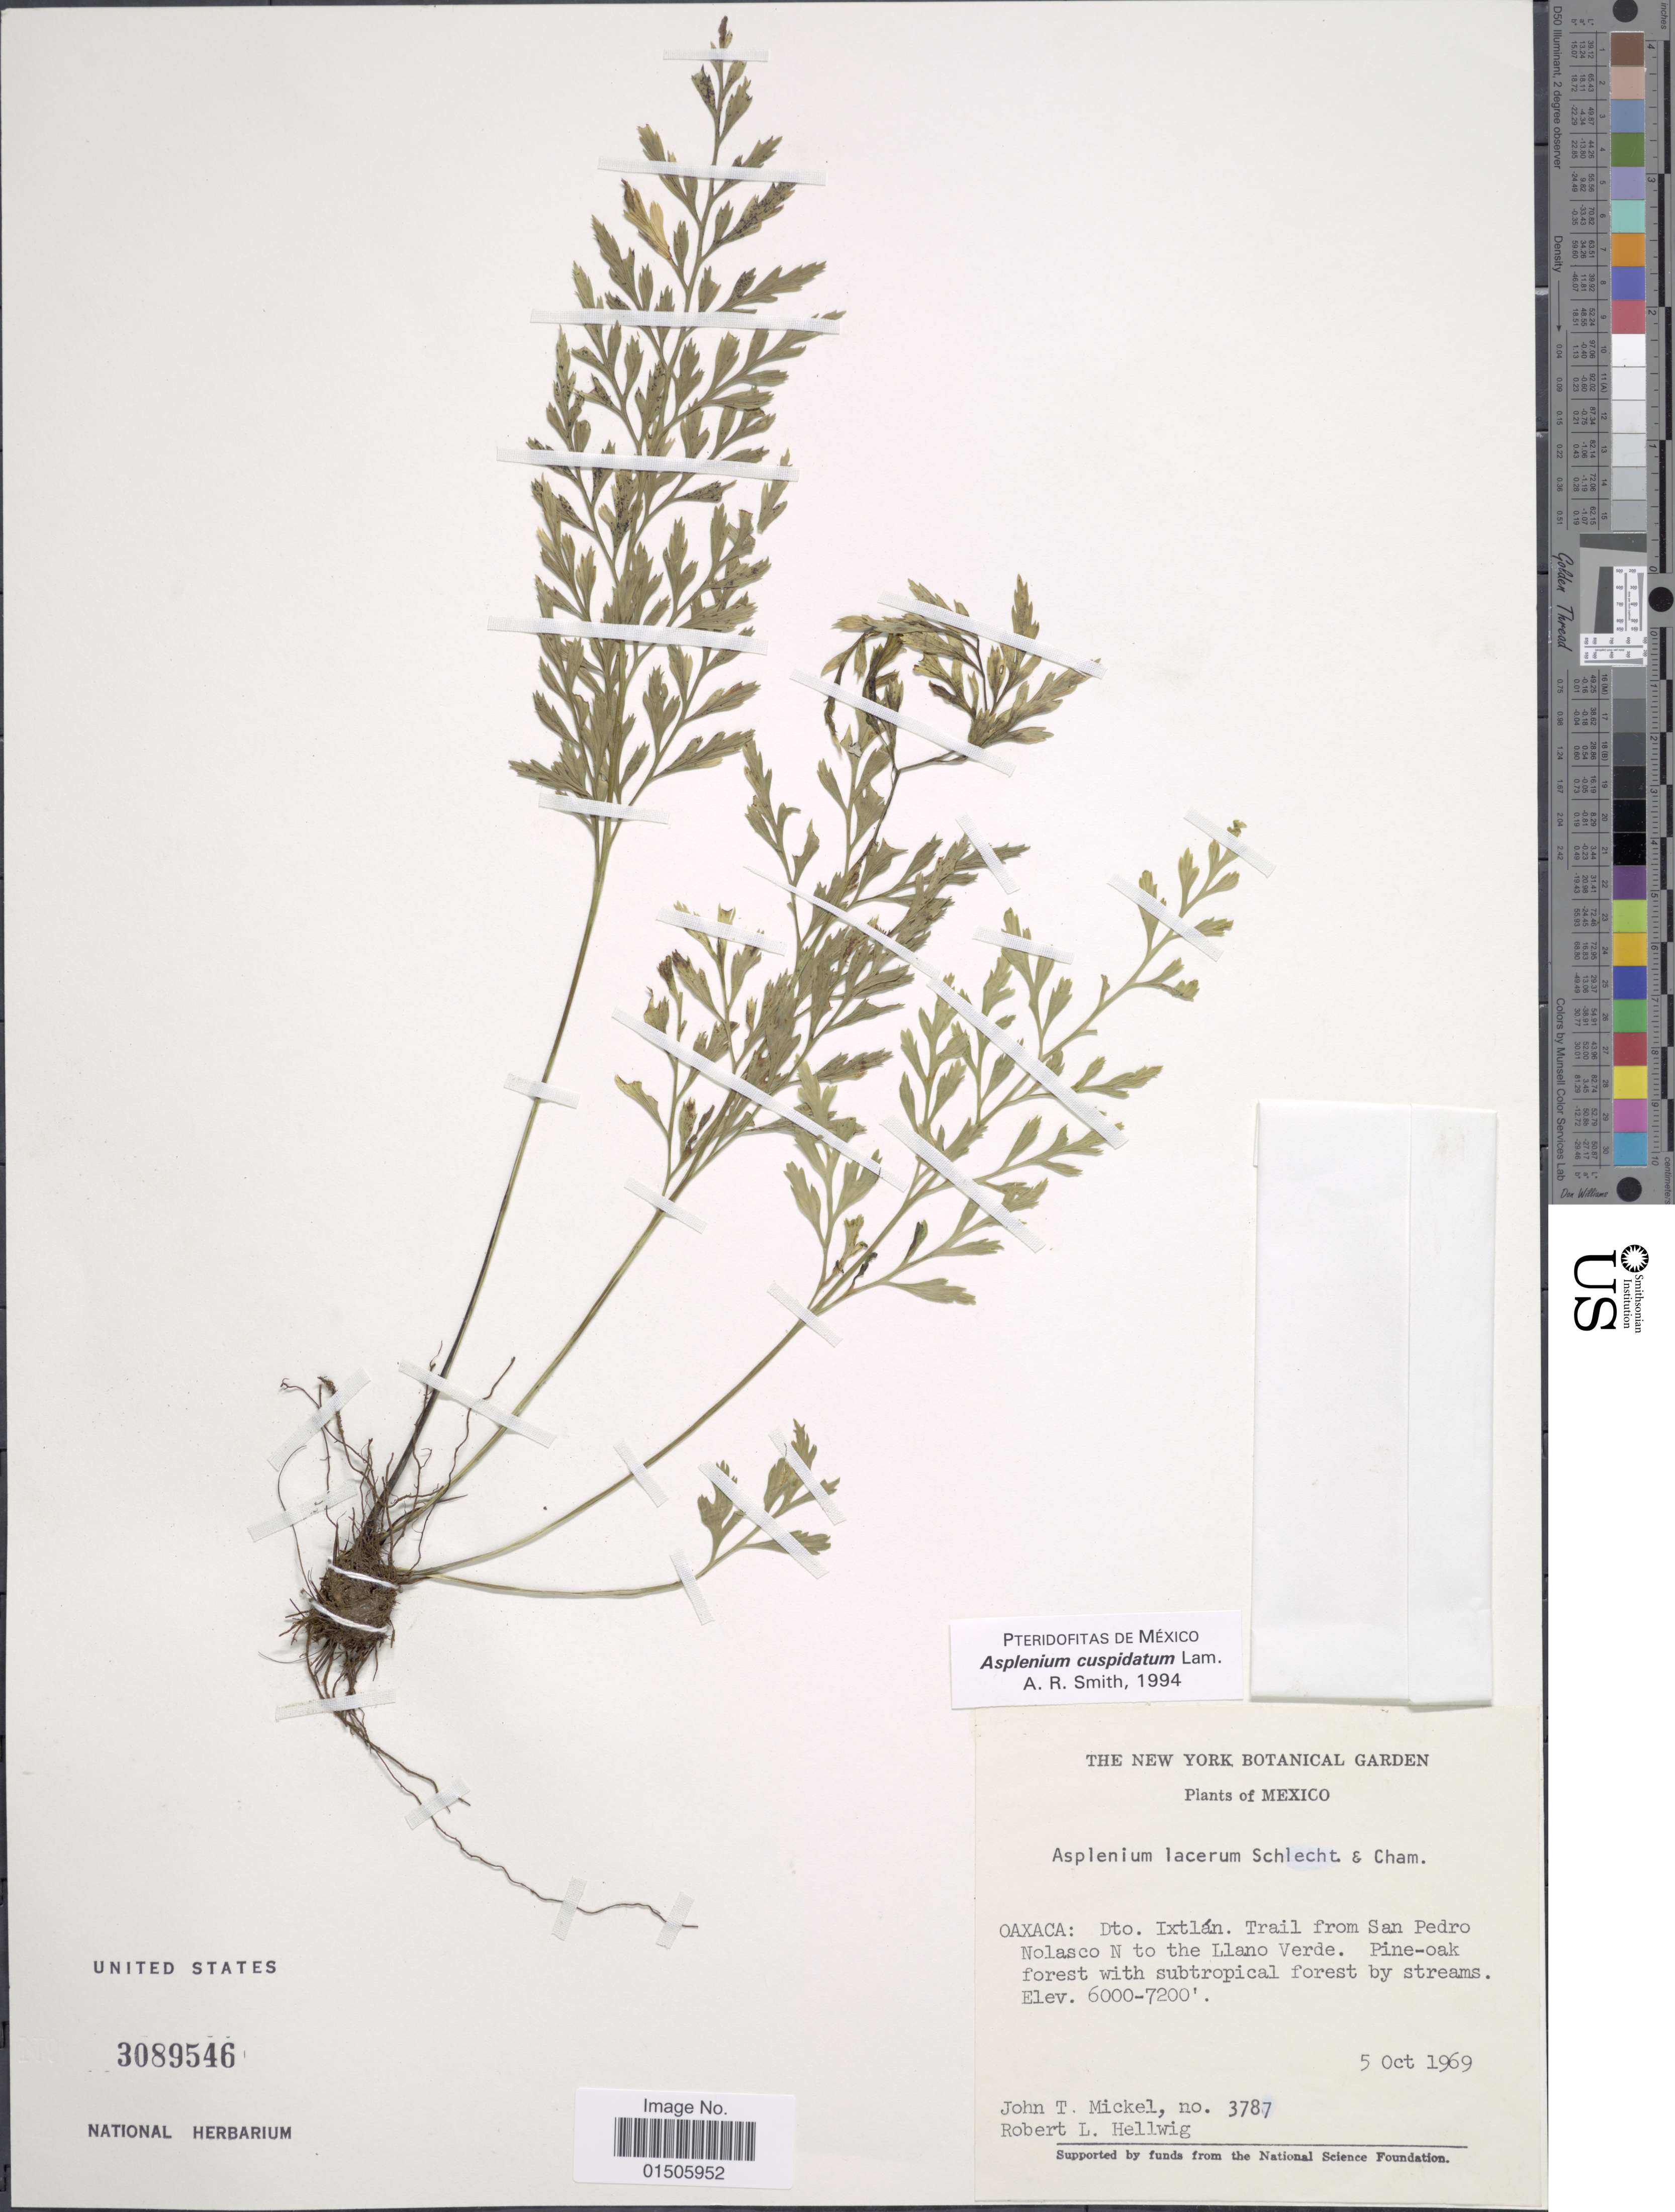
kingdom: Plantae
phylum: Tracheophyta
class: Polypodiopsida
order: Polypodiales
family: Aspleniaceae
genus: Asplenium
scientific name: Asplenium cuspidatum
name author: Lam.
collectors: J. T. Mickel & R. Hellwig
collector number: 3787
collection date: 1969-10-05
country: Mexico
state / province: Oaxaca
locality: Dto. Ixtlan. Trail from San Pedro Nolasco N to the Llano Verde. Pine oak forest with subtropical forest by streams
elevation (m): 1829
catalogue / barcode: US 3089546